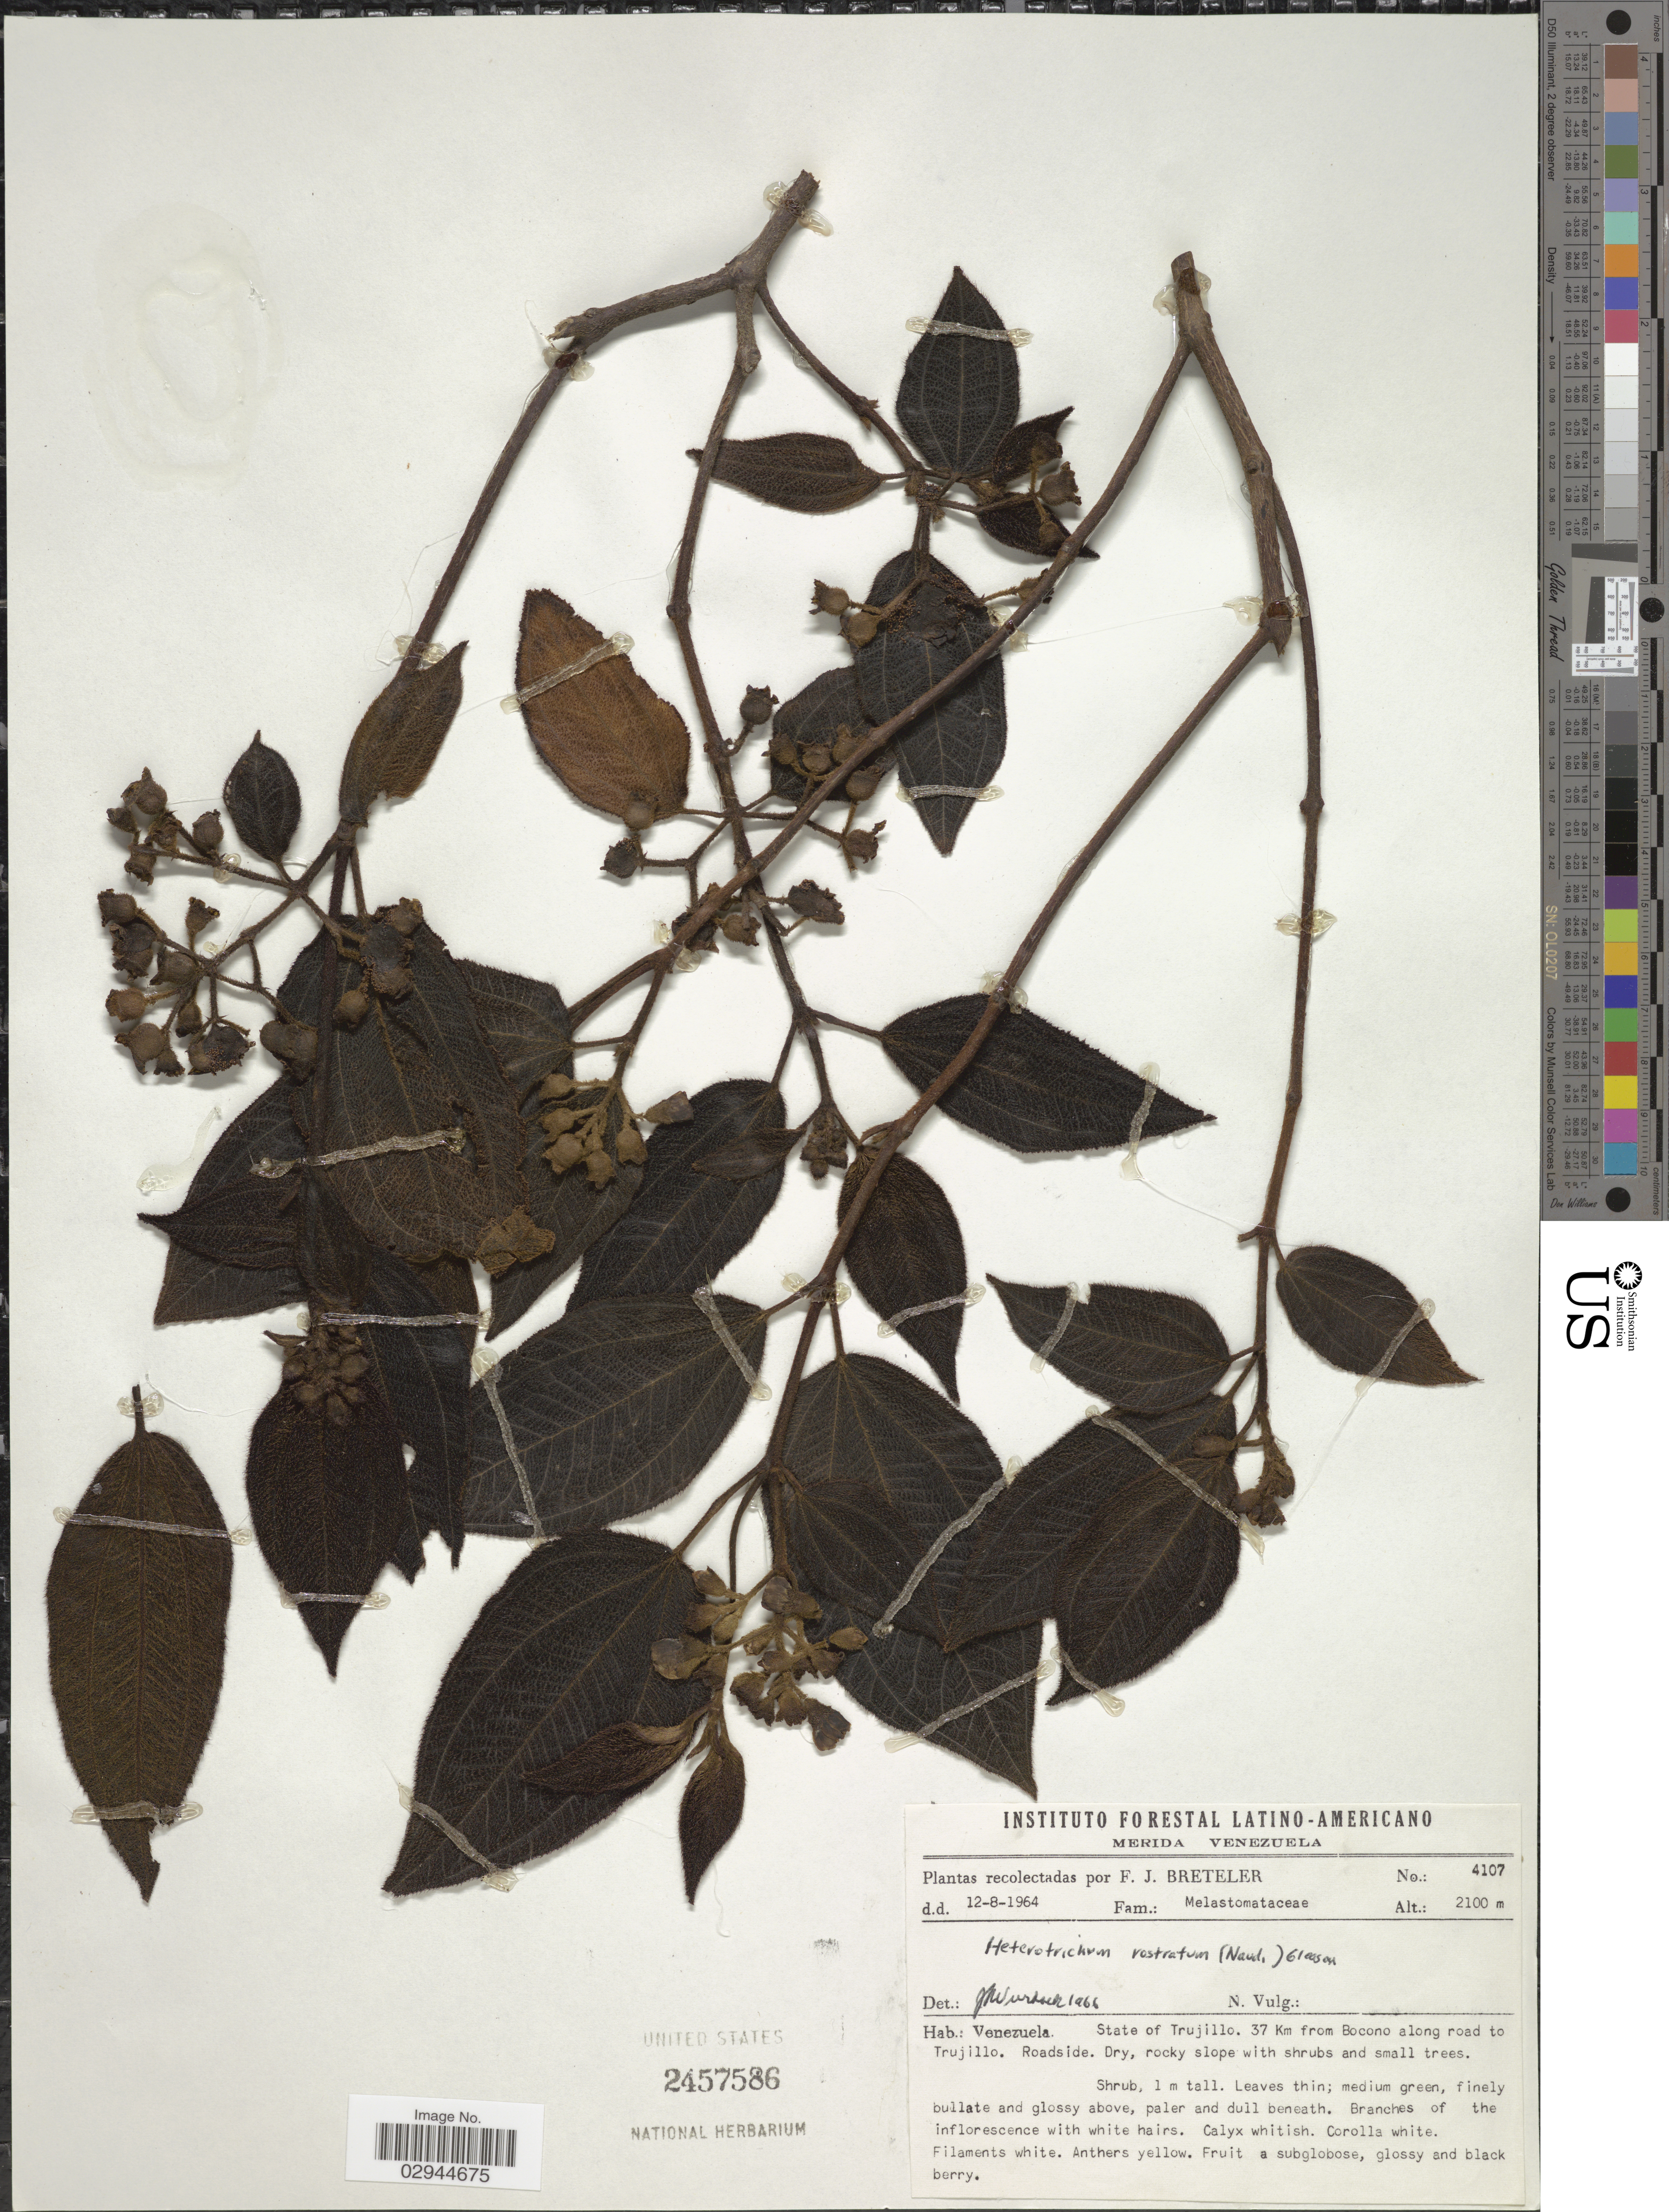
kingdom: Plantae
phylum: Tracheophyta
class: Magnoliopsida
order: Myrtales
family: Melastomataceae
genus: Miconia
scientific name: Miconia tuberculata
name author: (Naudin) Triana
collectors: F. J. Breteler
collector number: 4107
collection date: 1964-08-12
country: Venezuela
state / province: Trujillo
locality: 37 Km from Bocono along road to Trujillo.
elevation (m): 2100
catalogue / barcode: US 2457586